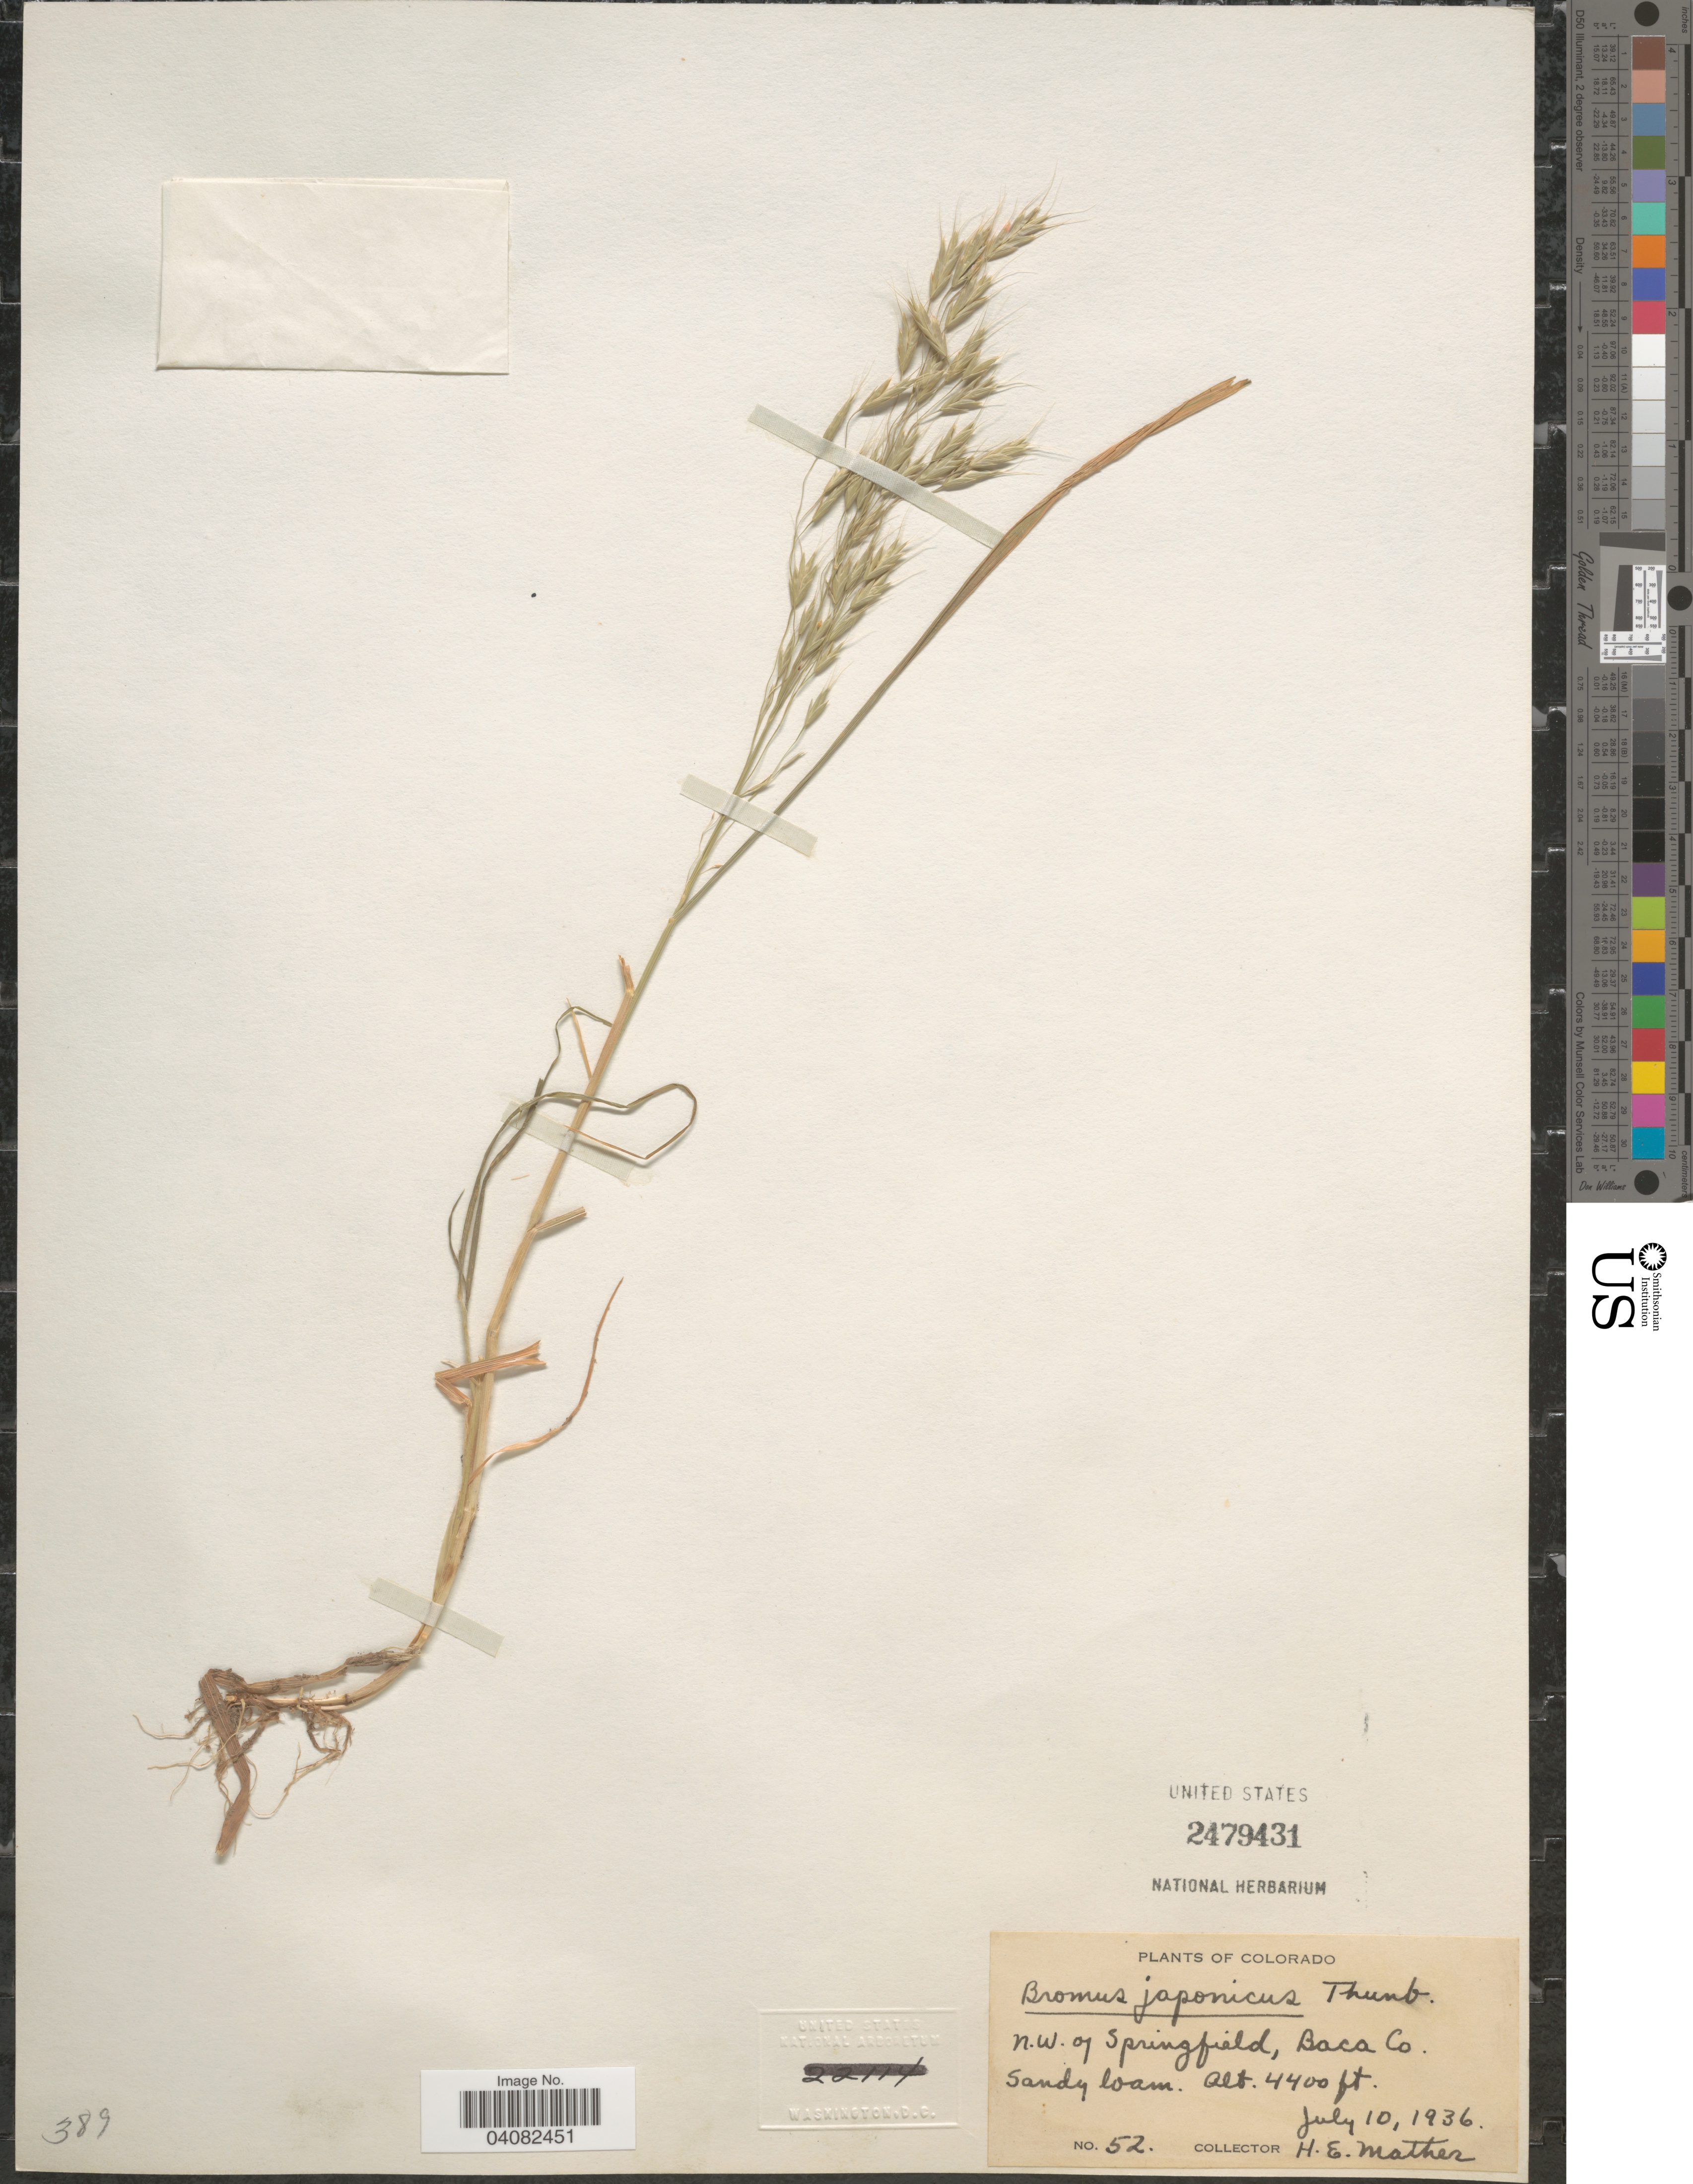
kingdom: Plantae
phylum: Tracheophyta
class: Liliopsida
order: Poales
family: Poaceae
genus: Bromus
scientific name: Bromus japonicus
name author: Houtt.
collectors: H. Mather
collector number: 52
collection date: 1936-07-10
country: United States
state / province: Colorado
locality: N.W. of Springfield, Baca Co.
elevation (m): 1341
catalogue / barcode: US 2479431